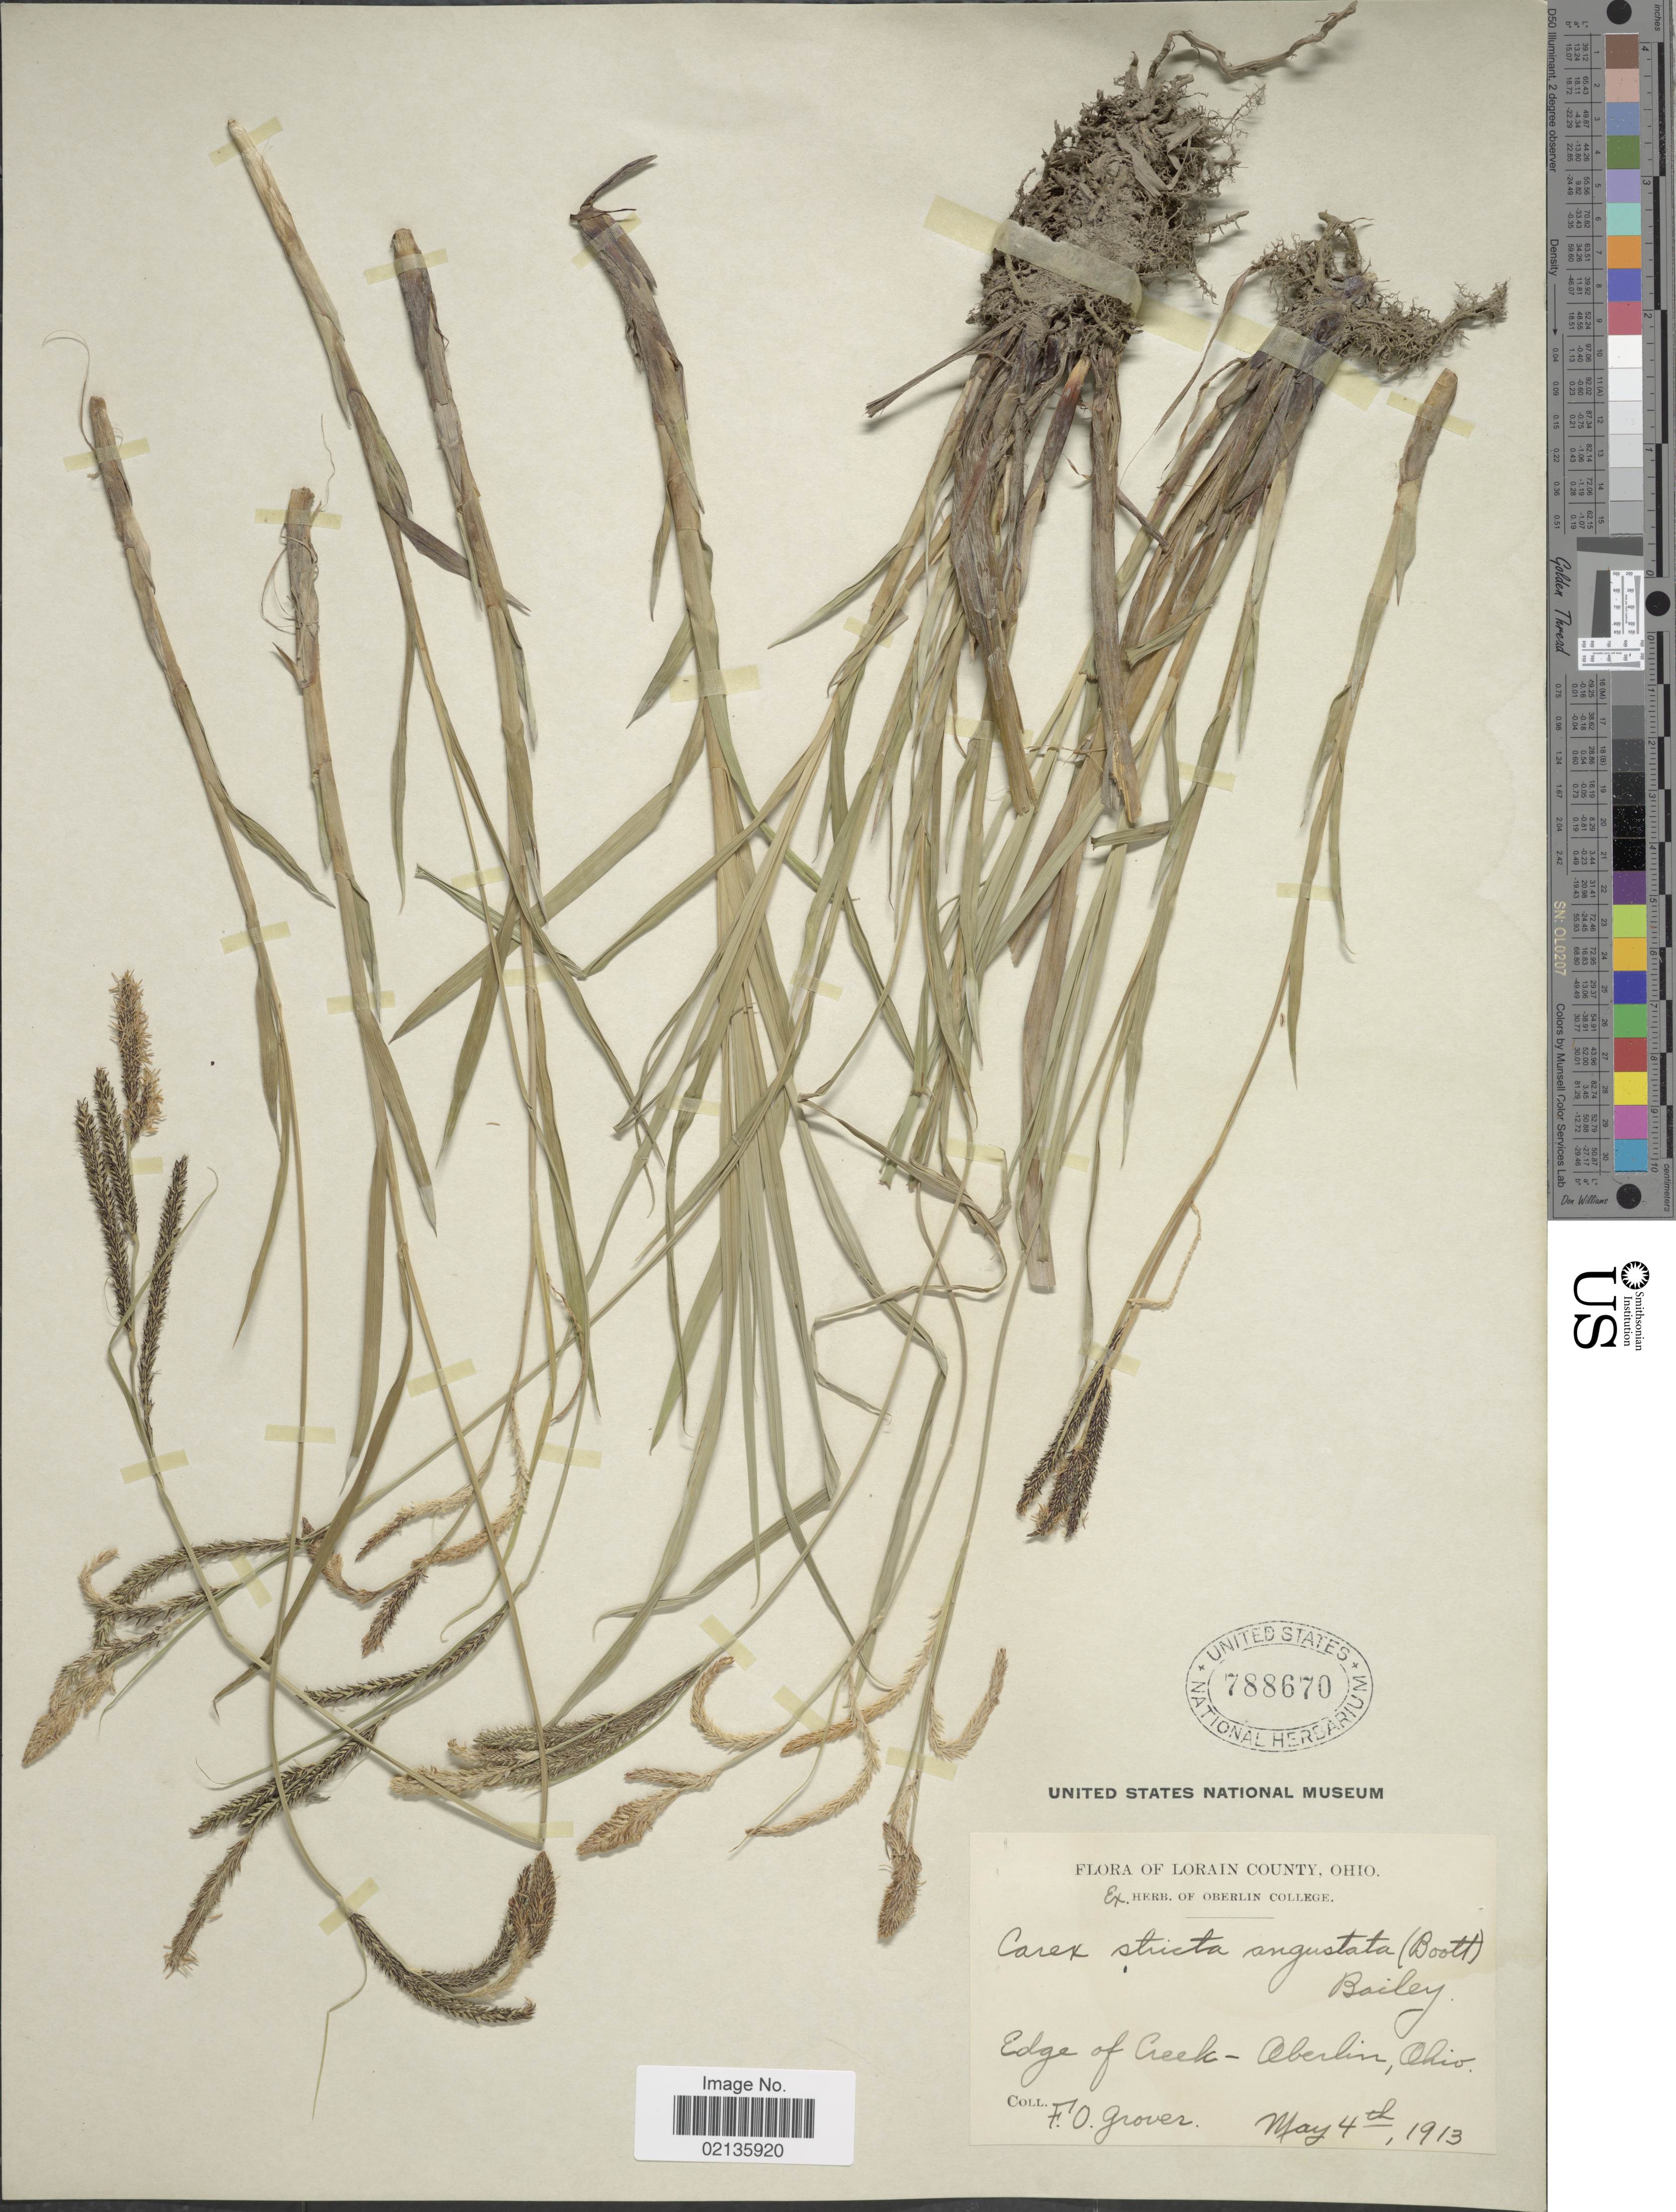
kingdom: Plantae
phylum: Tracheophyta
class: Liliopsida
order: Poales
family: Cyperaceae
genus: Carex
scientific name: Carex stricta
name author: Lam.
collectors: F. Grover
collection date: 1913-05-04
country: United States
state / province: Ohio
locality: Lorain County, Edge of Creek - Aberlin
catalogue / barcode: US 788670